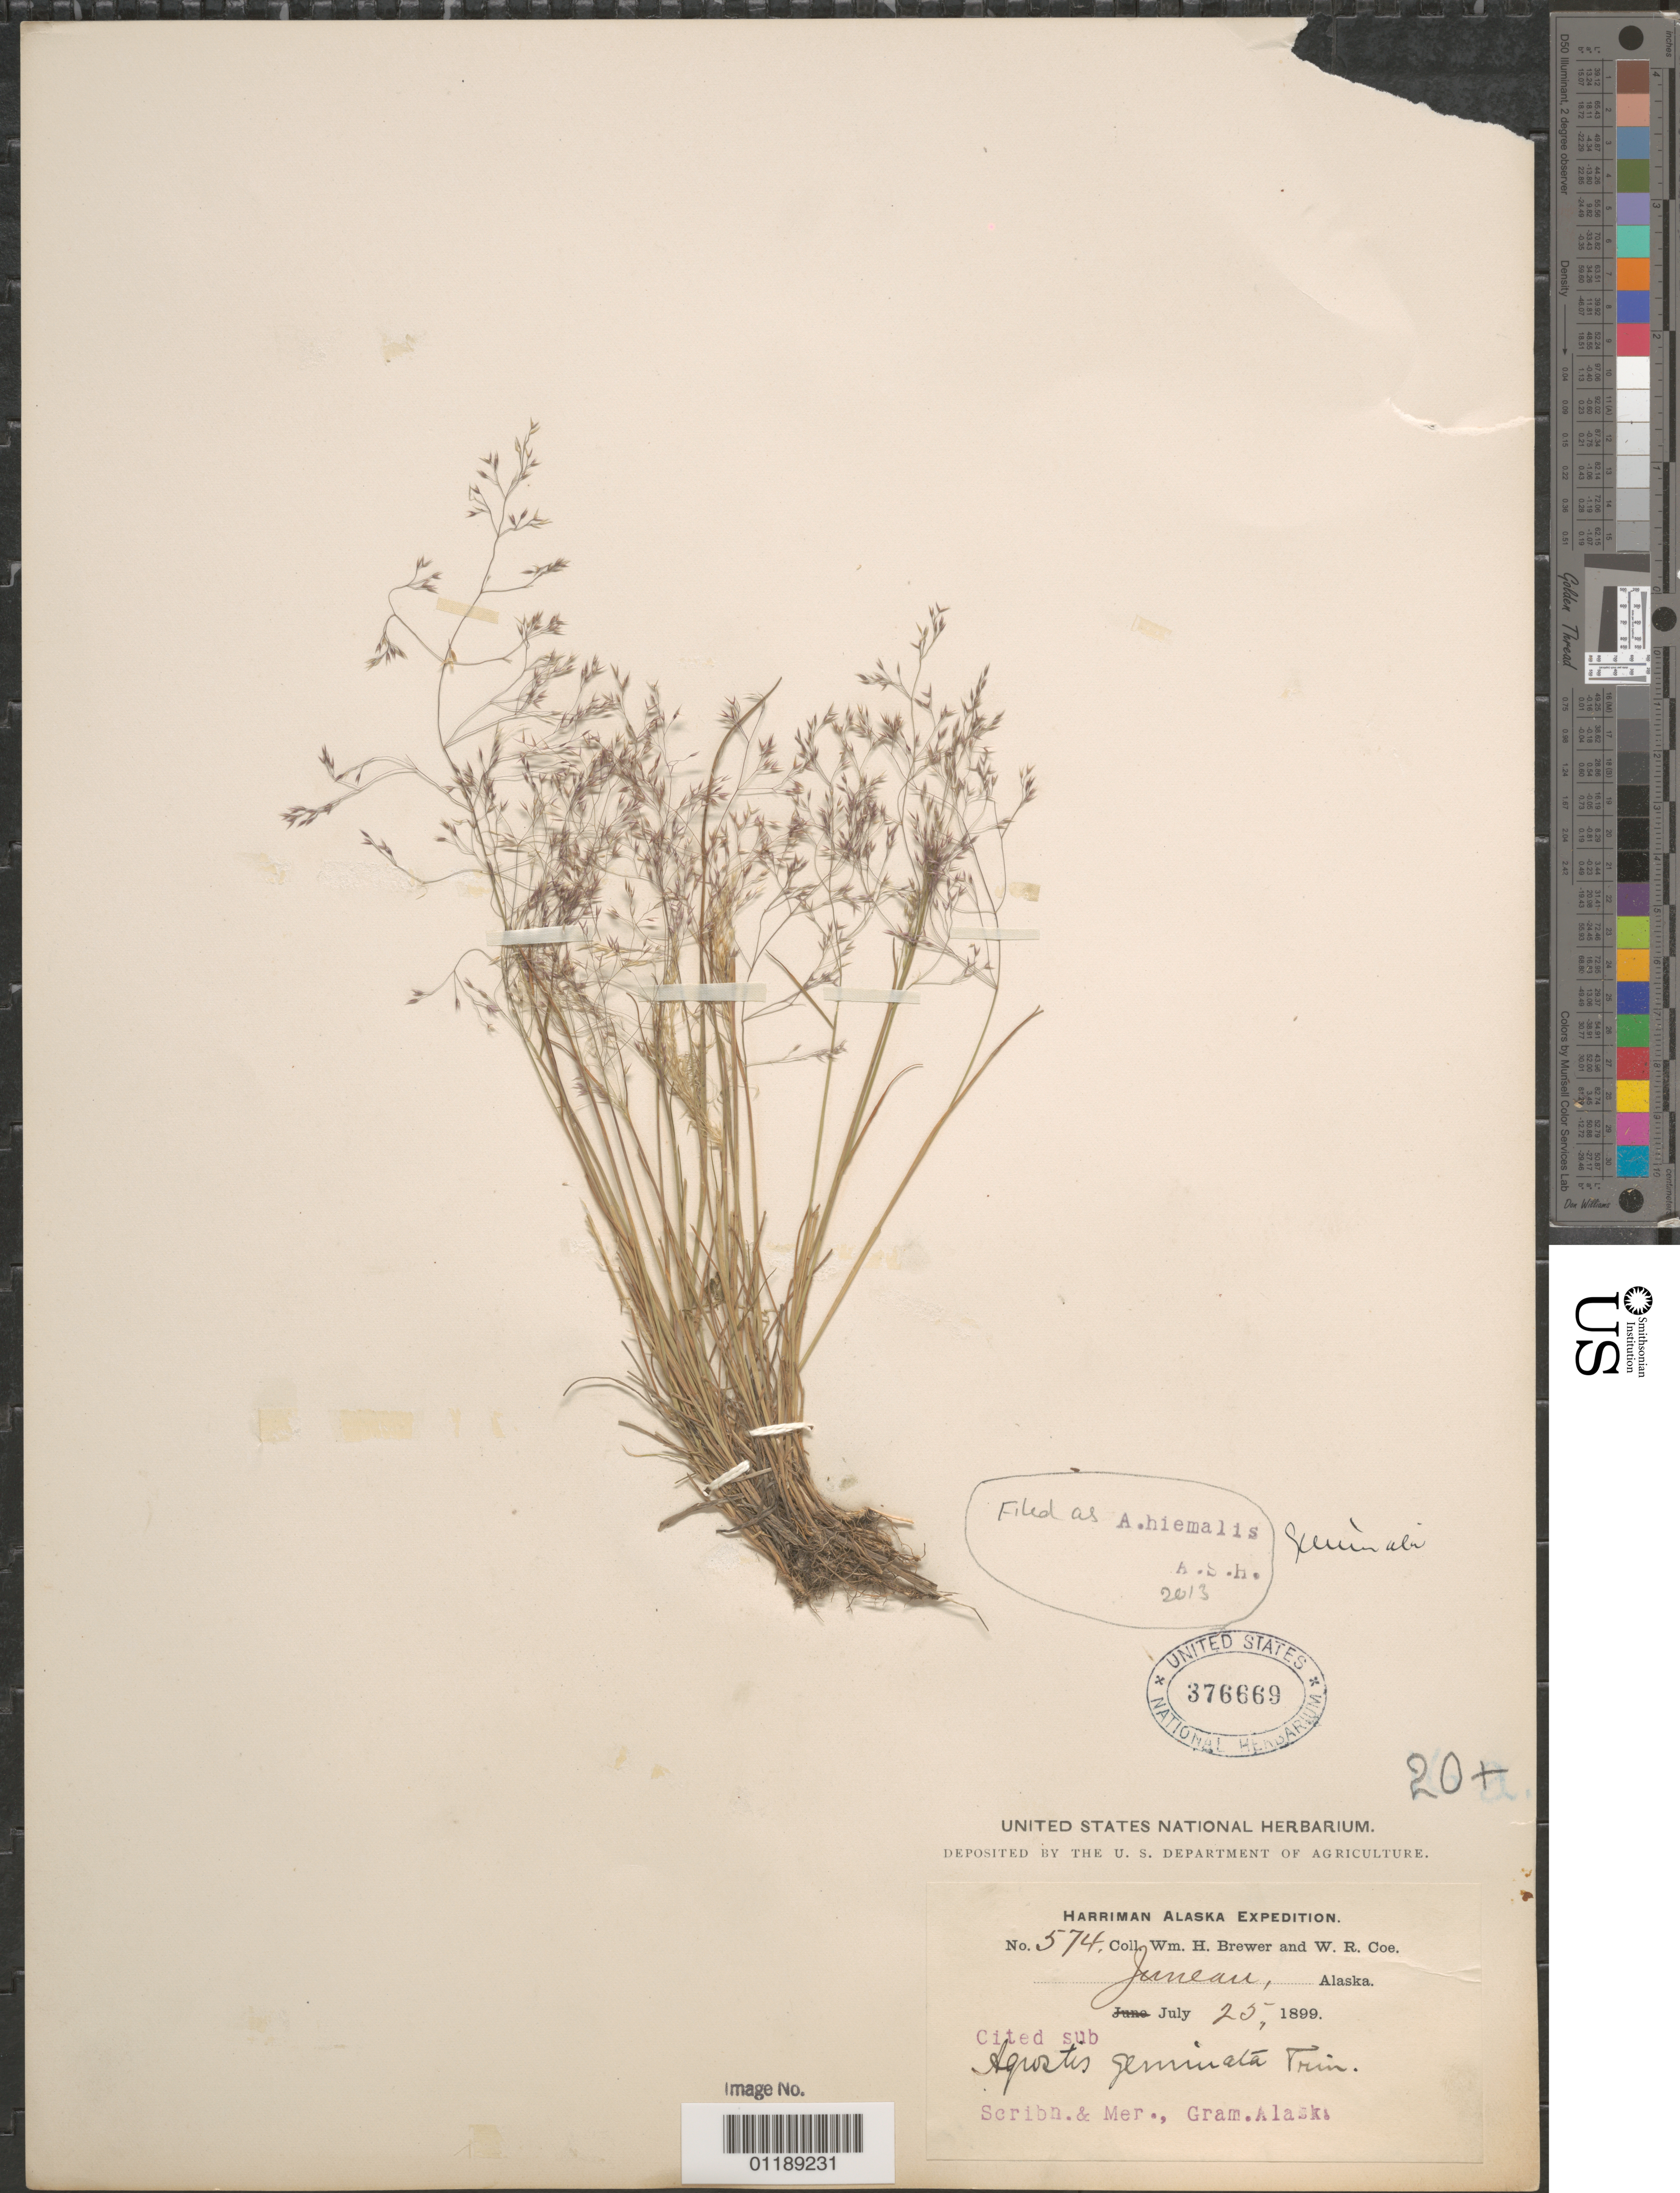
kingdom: Plantae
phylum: Tracheophyta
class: Liliopsida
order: Poales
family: Poaceae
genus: Agrostis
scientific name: Agrostis hiemalis (Walter) Britton et al., orth. var.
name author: (Walter) Britton et al.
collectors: W. H. Brewer & W. Coe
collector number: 574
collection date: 1899-07-25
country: United States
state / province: Alaska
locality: Juneau.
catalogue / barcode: US 376669